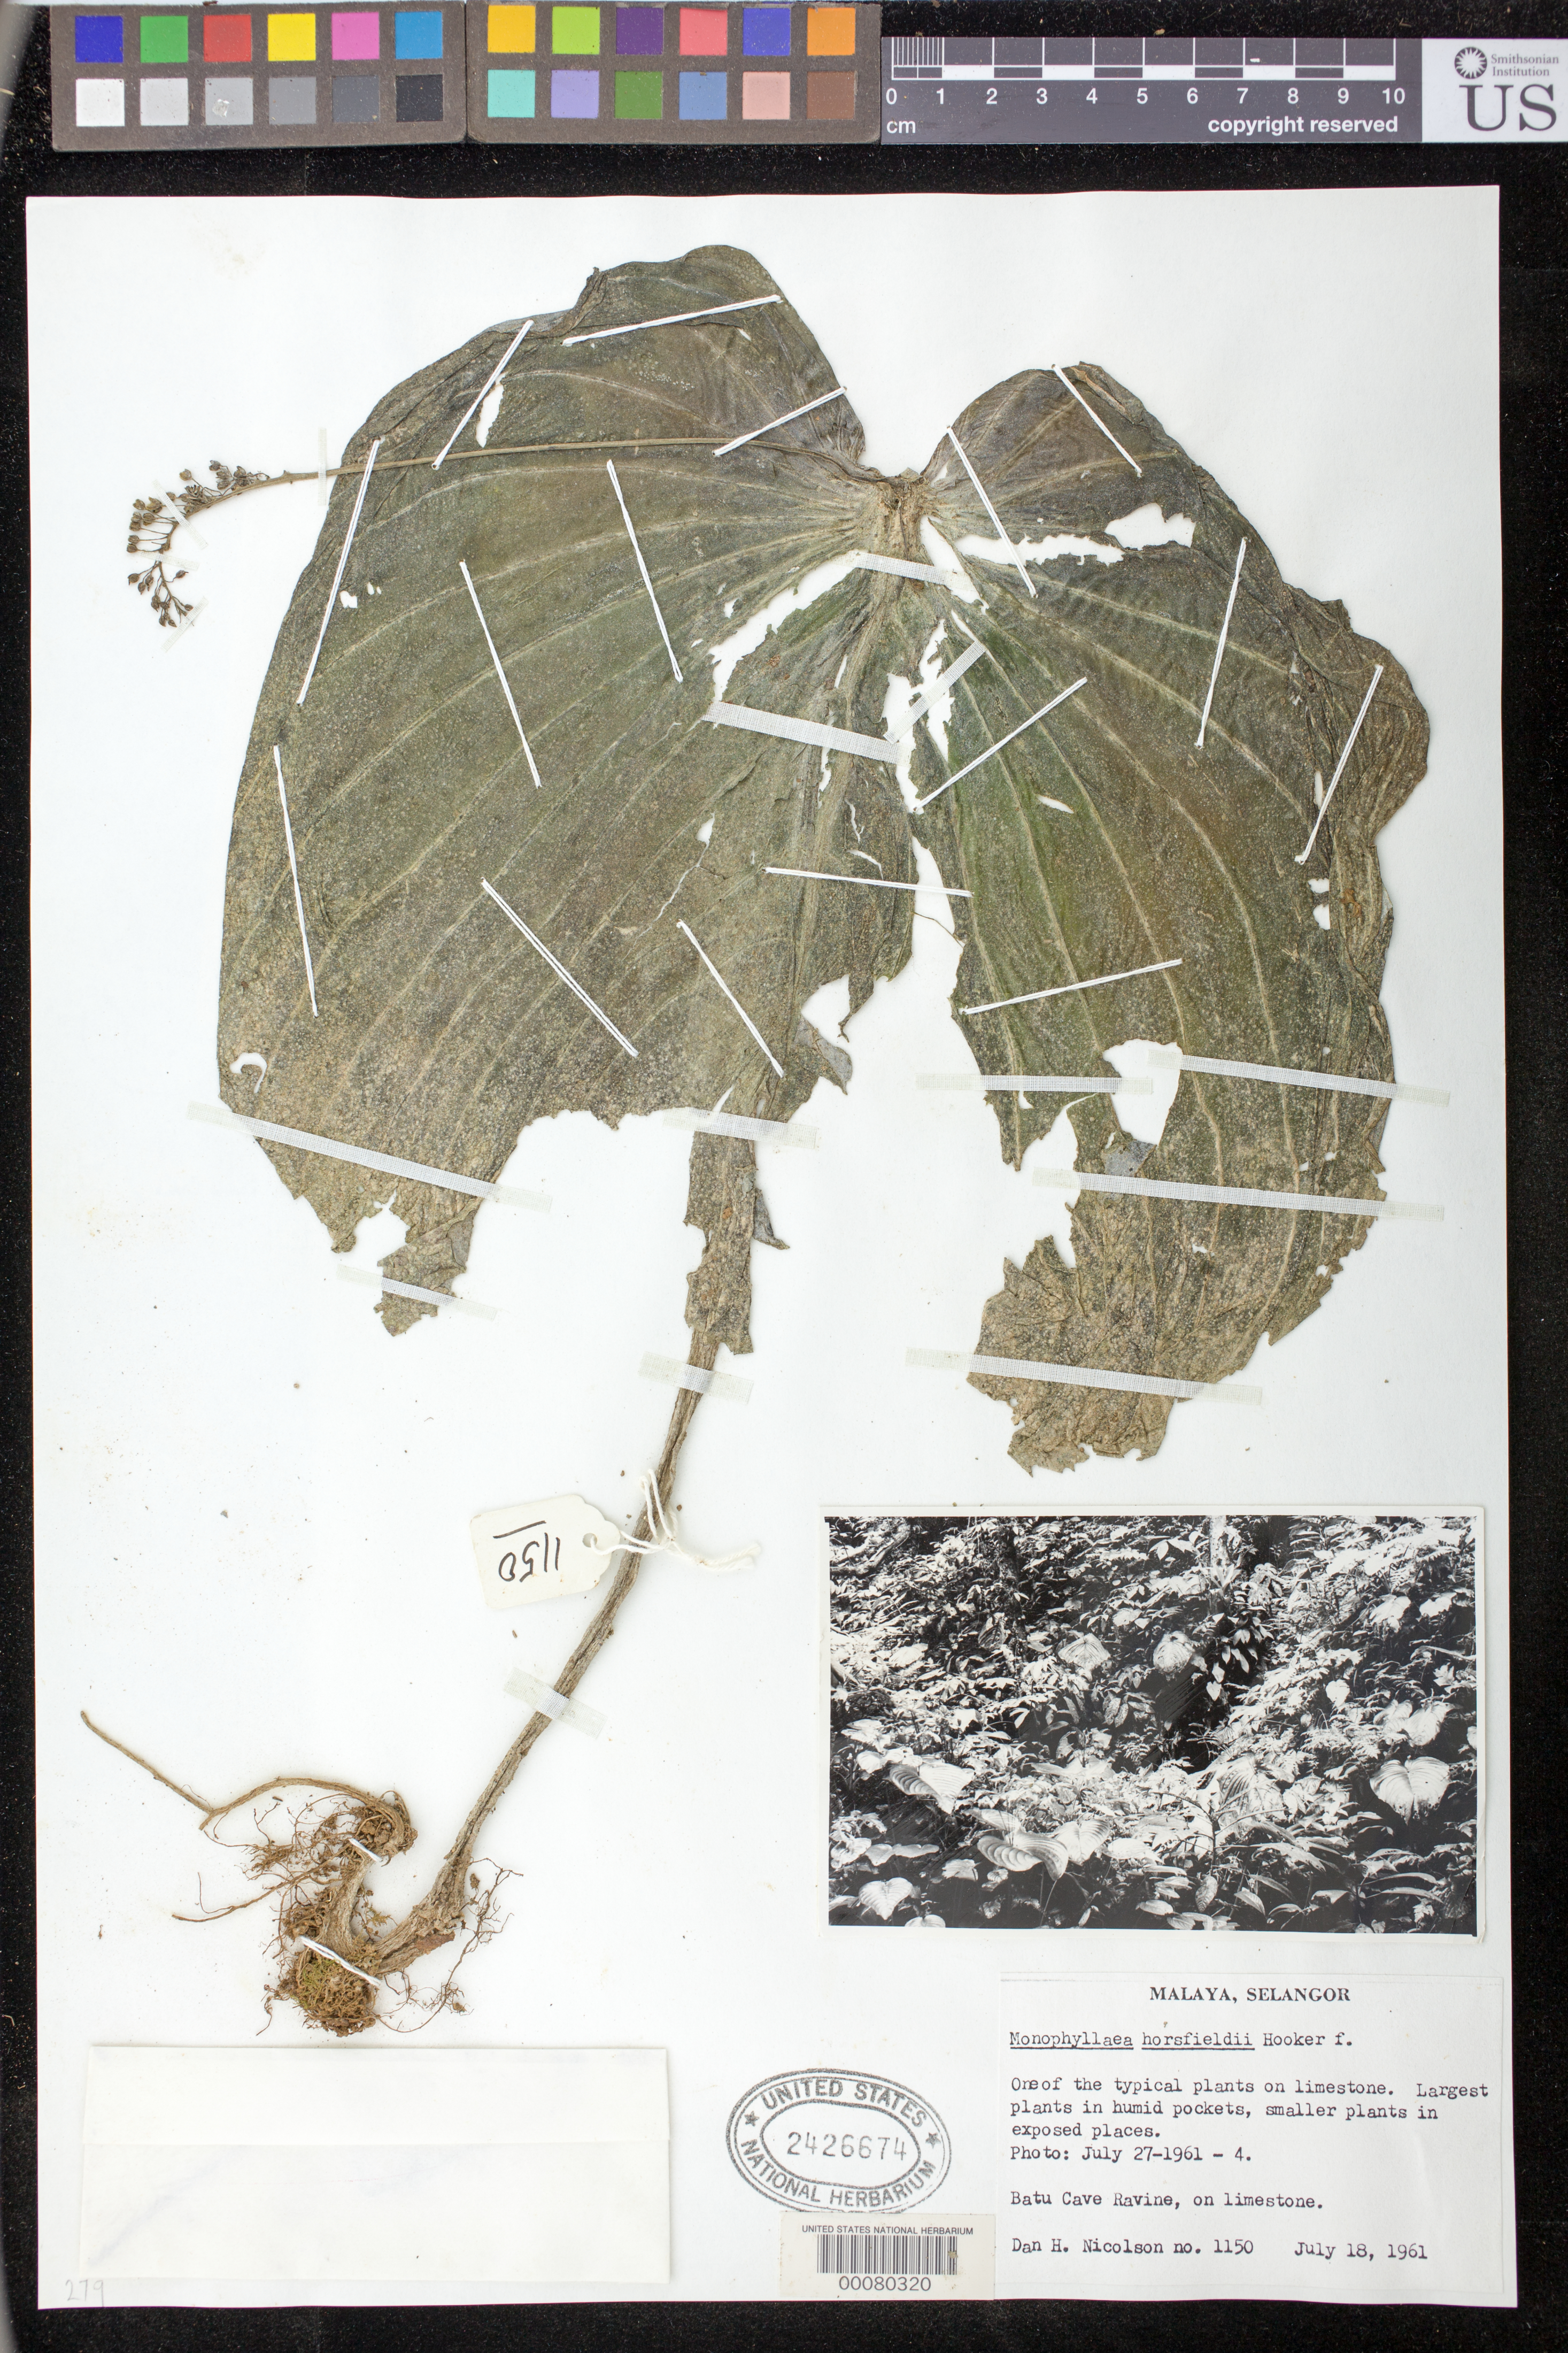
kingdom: Plantae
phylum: Tracheophyta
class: Magnoliopsida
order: Lamiales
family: Gesneriaceae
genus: Monophyllaea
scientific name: Monophyllaea horsfieldii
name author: R. Br.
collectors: D. H. Nicolson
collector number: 1150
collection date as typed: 18 Jul 1961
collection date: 1961-07-18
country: Malaysia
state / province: Selangor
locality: Selangor, Batu cave ravine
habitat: On limestone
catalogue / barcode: US 2426674